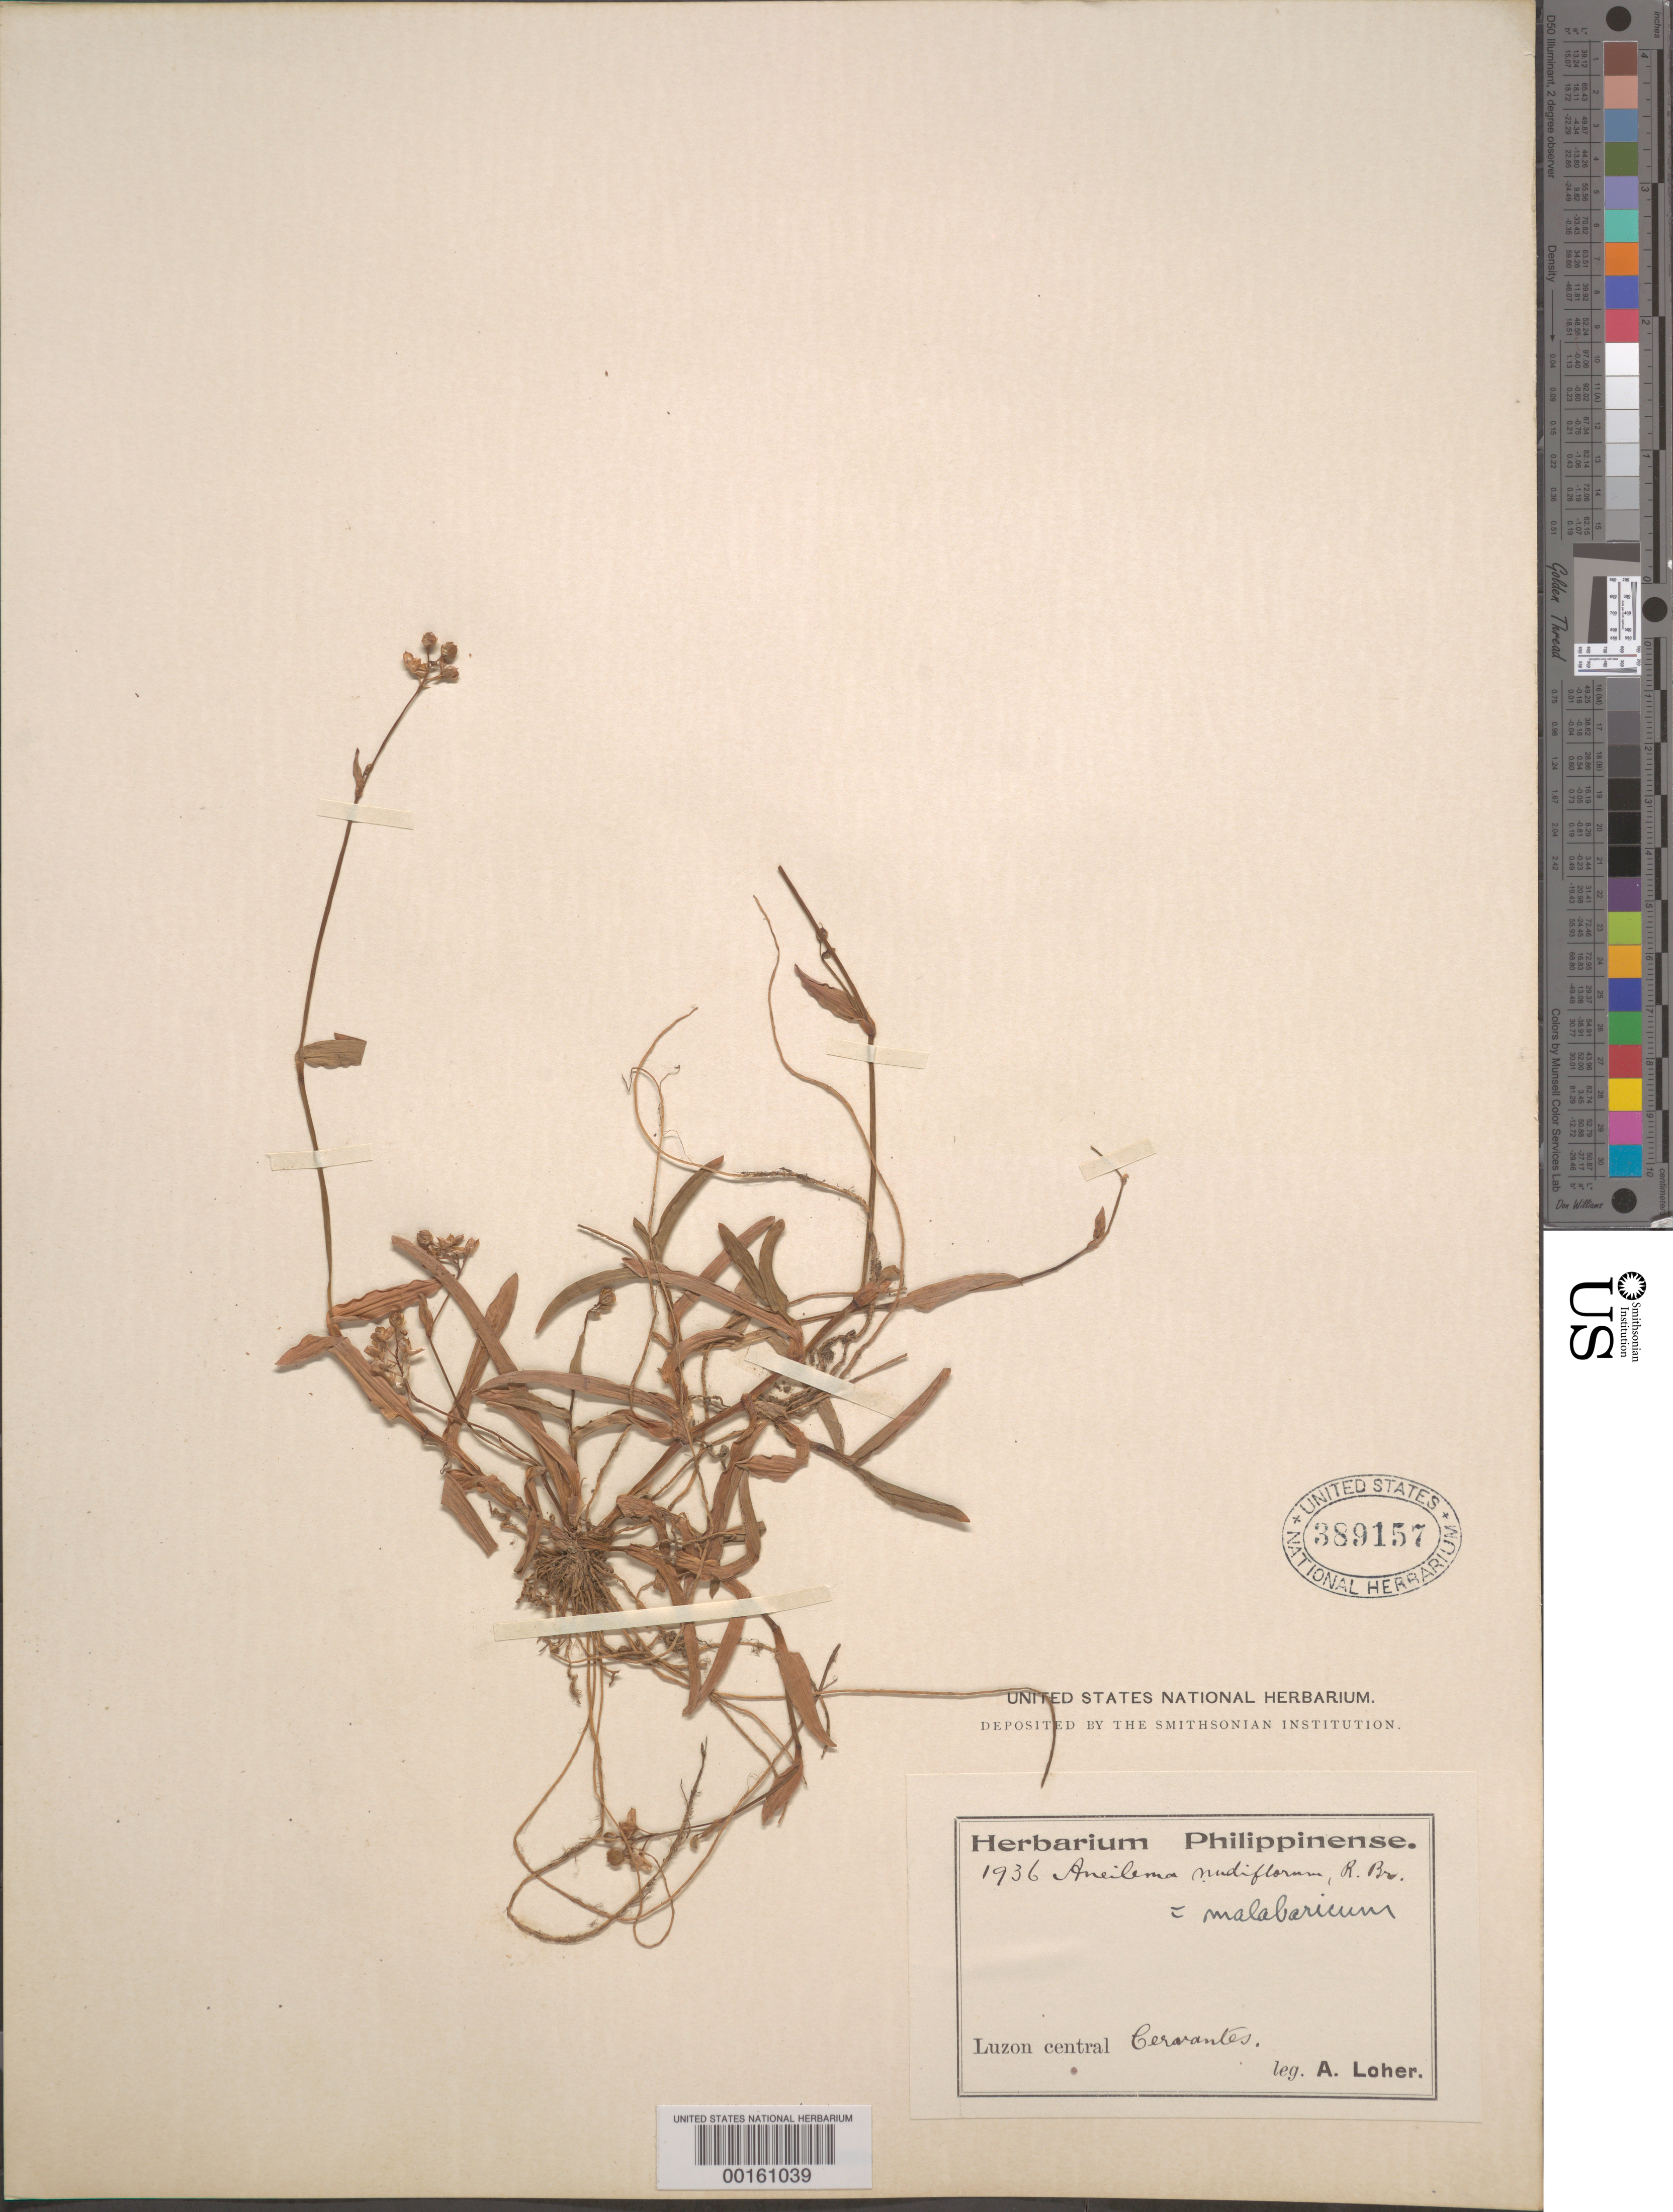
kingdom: Plantae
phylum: Tracheophyta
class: Liliopsida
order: Commelinales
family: Commelinaceae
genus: Murdannia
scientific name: Murdannia nudiflora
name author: (L.) Brenan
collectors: A. Loher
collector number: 1936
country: Philippines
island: Luzon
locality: Cervantes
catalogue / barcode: US 389157